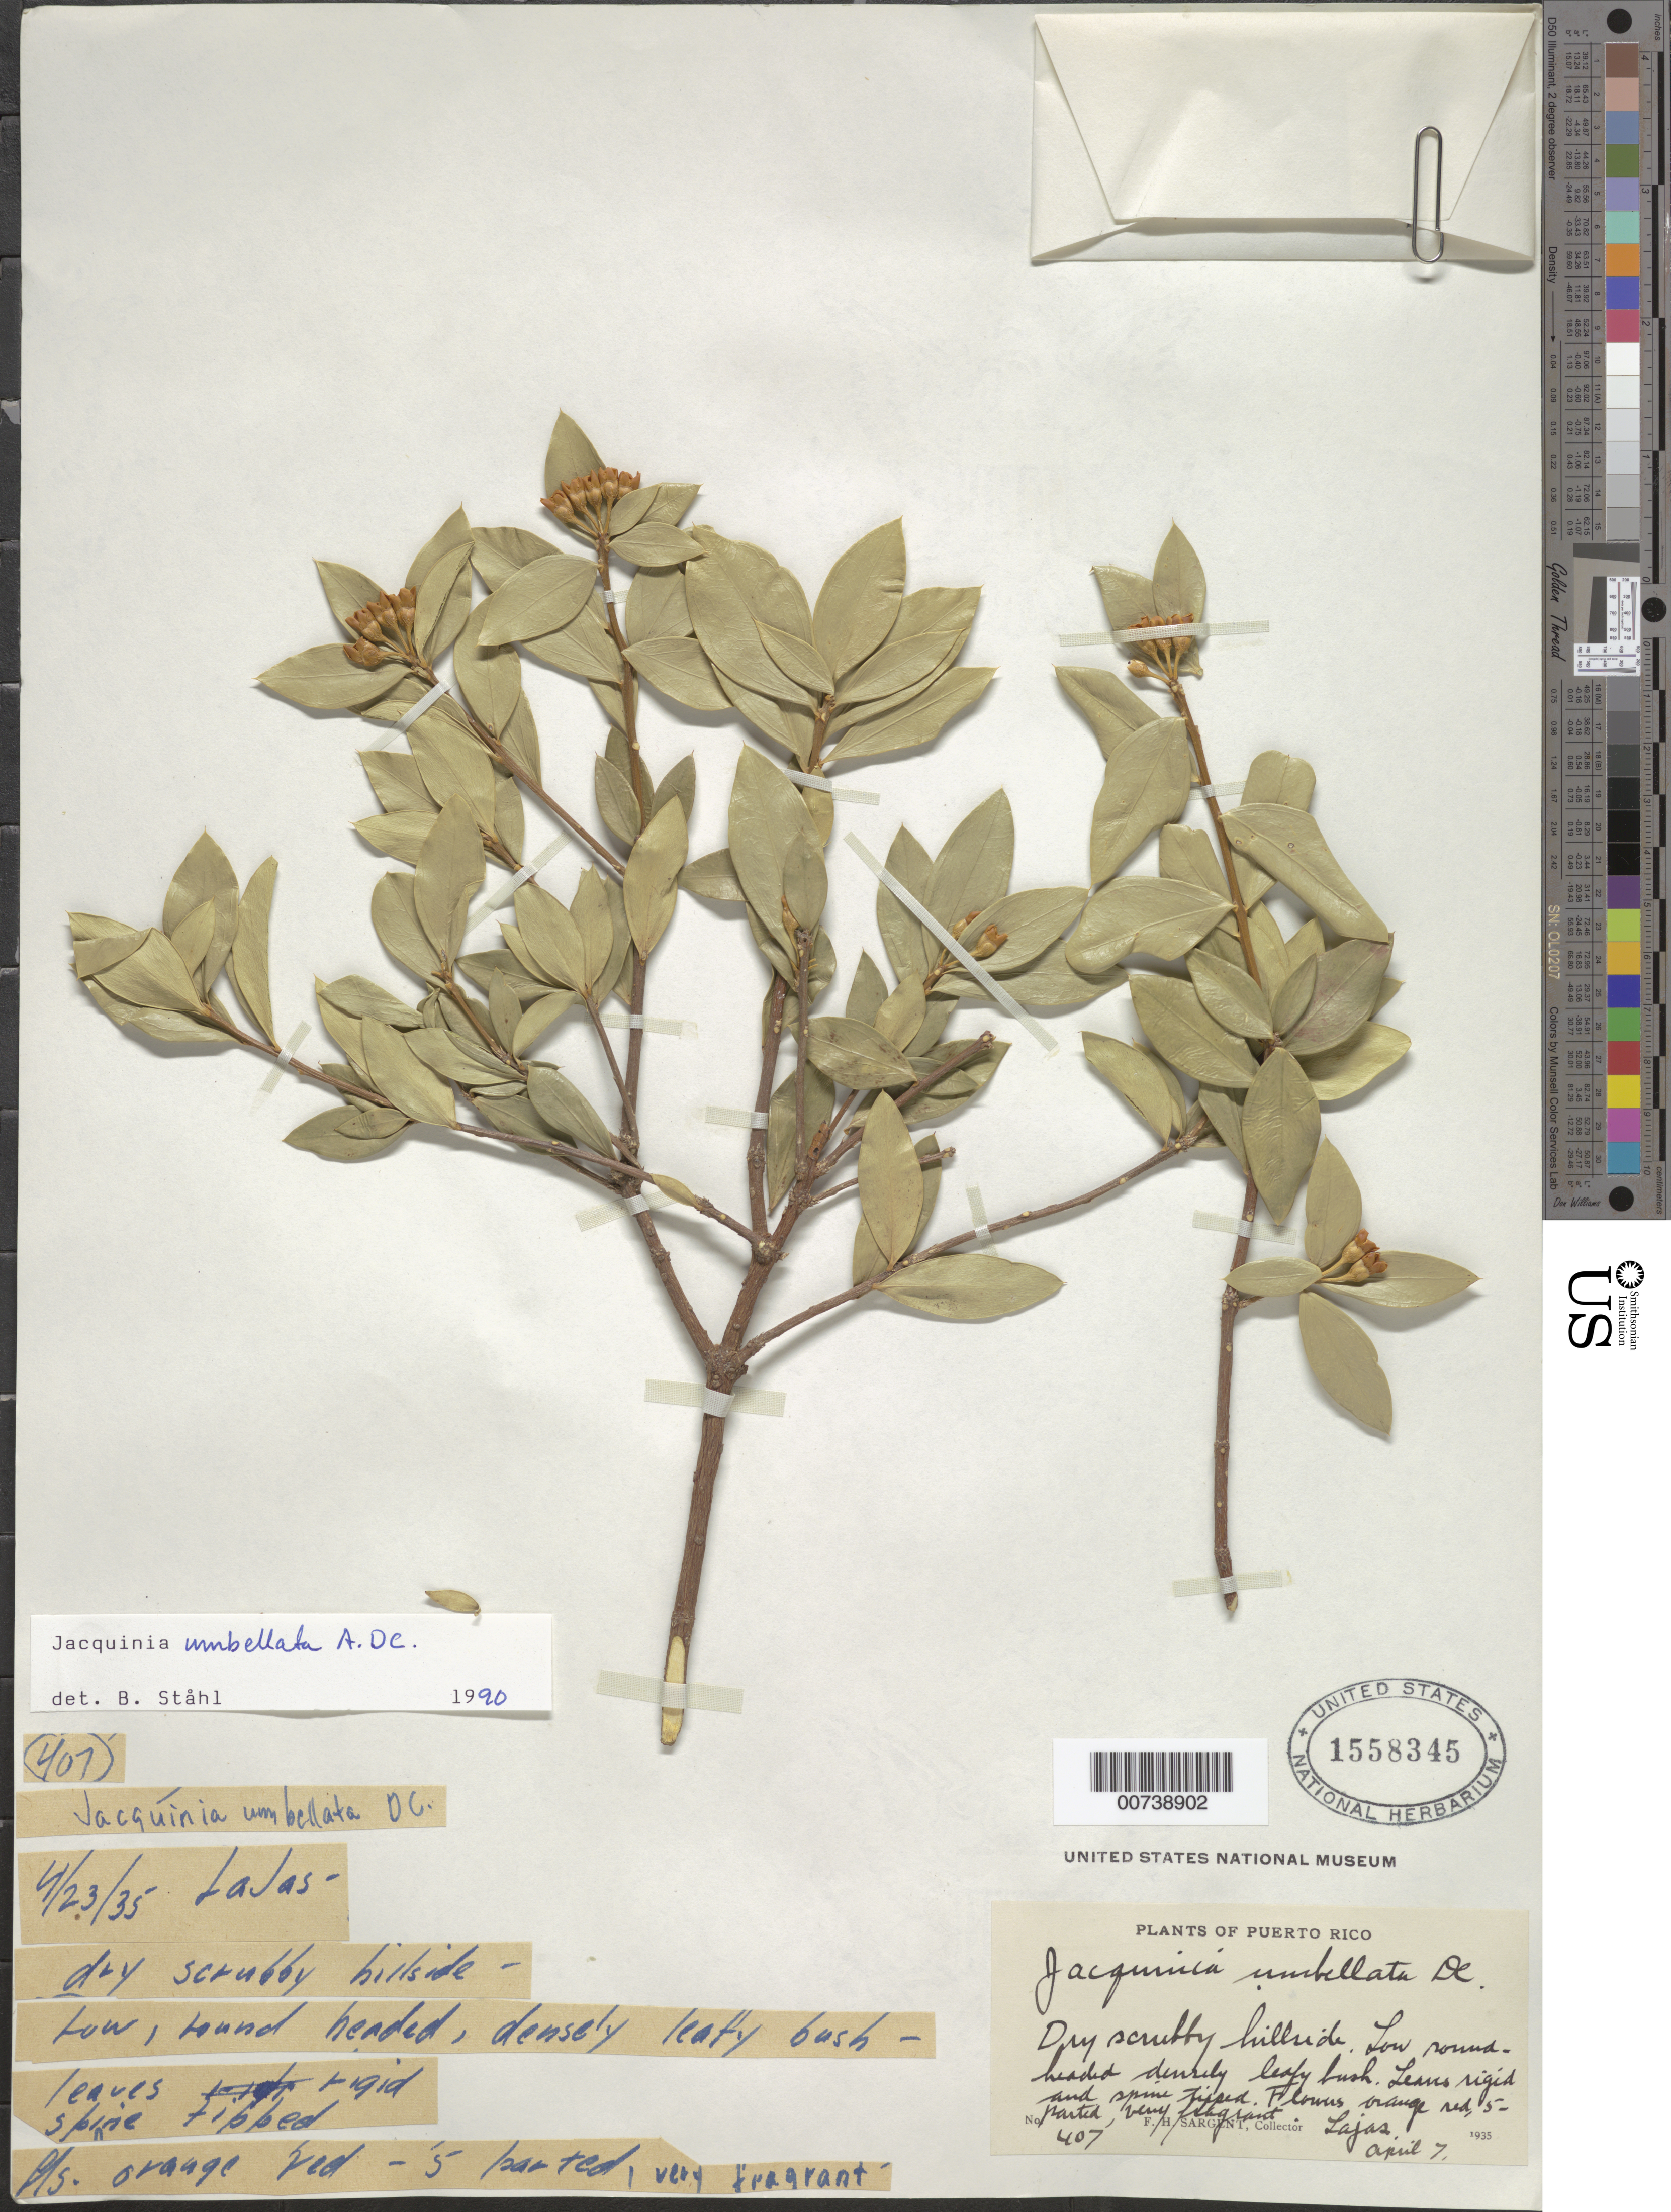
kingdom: Plantae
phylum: Tracheophyta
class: Magnoliopsida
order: Ericales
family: Primulaceae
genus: Jacquinia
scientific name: Jacquinia umbellata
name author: A. DC.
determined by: Ståhl, B.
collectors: F. H. Sargent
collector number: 407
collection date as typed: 07 Apr 1935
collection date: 1935-04-07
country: Puerto Rico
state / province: Lajas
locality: Lajas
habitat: Dry scrubby hillside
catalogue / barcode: US 1558345